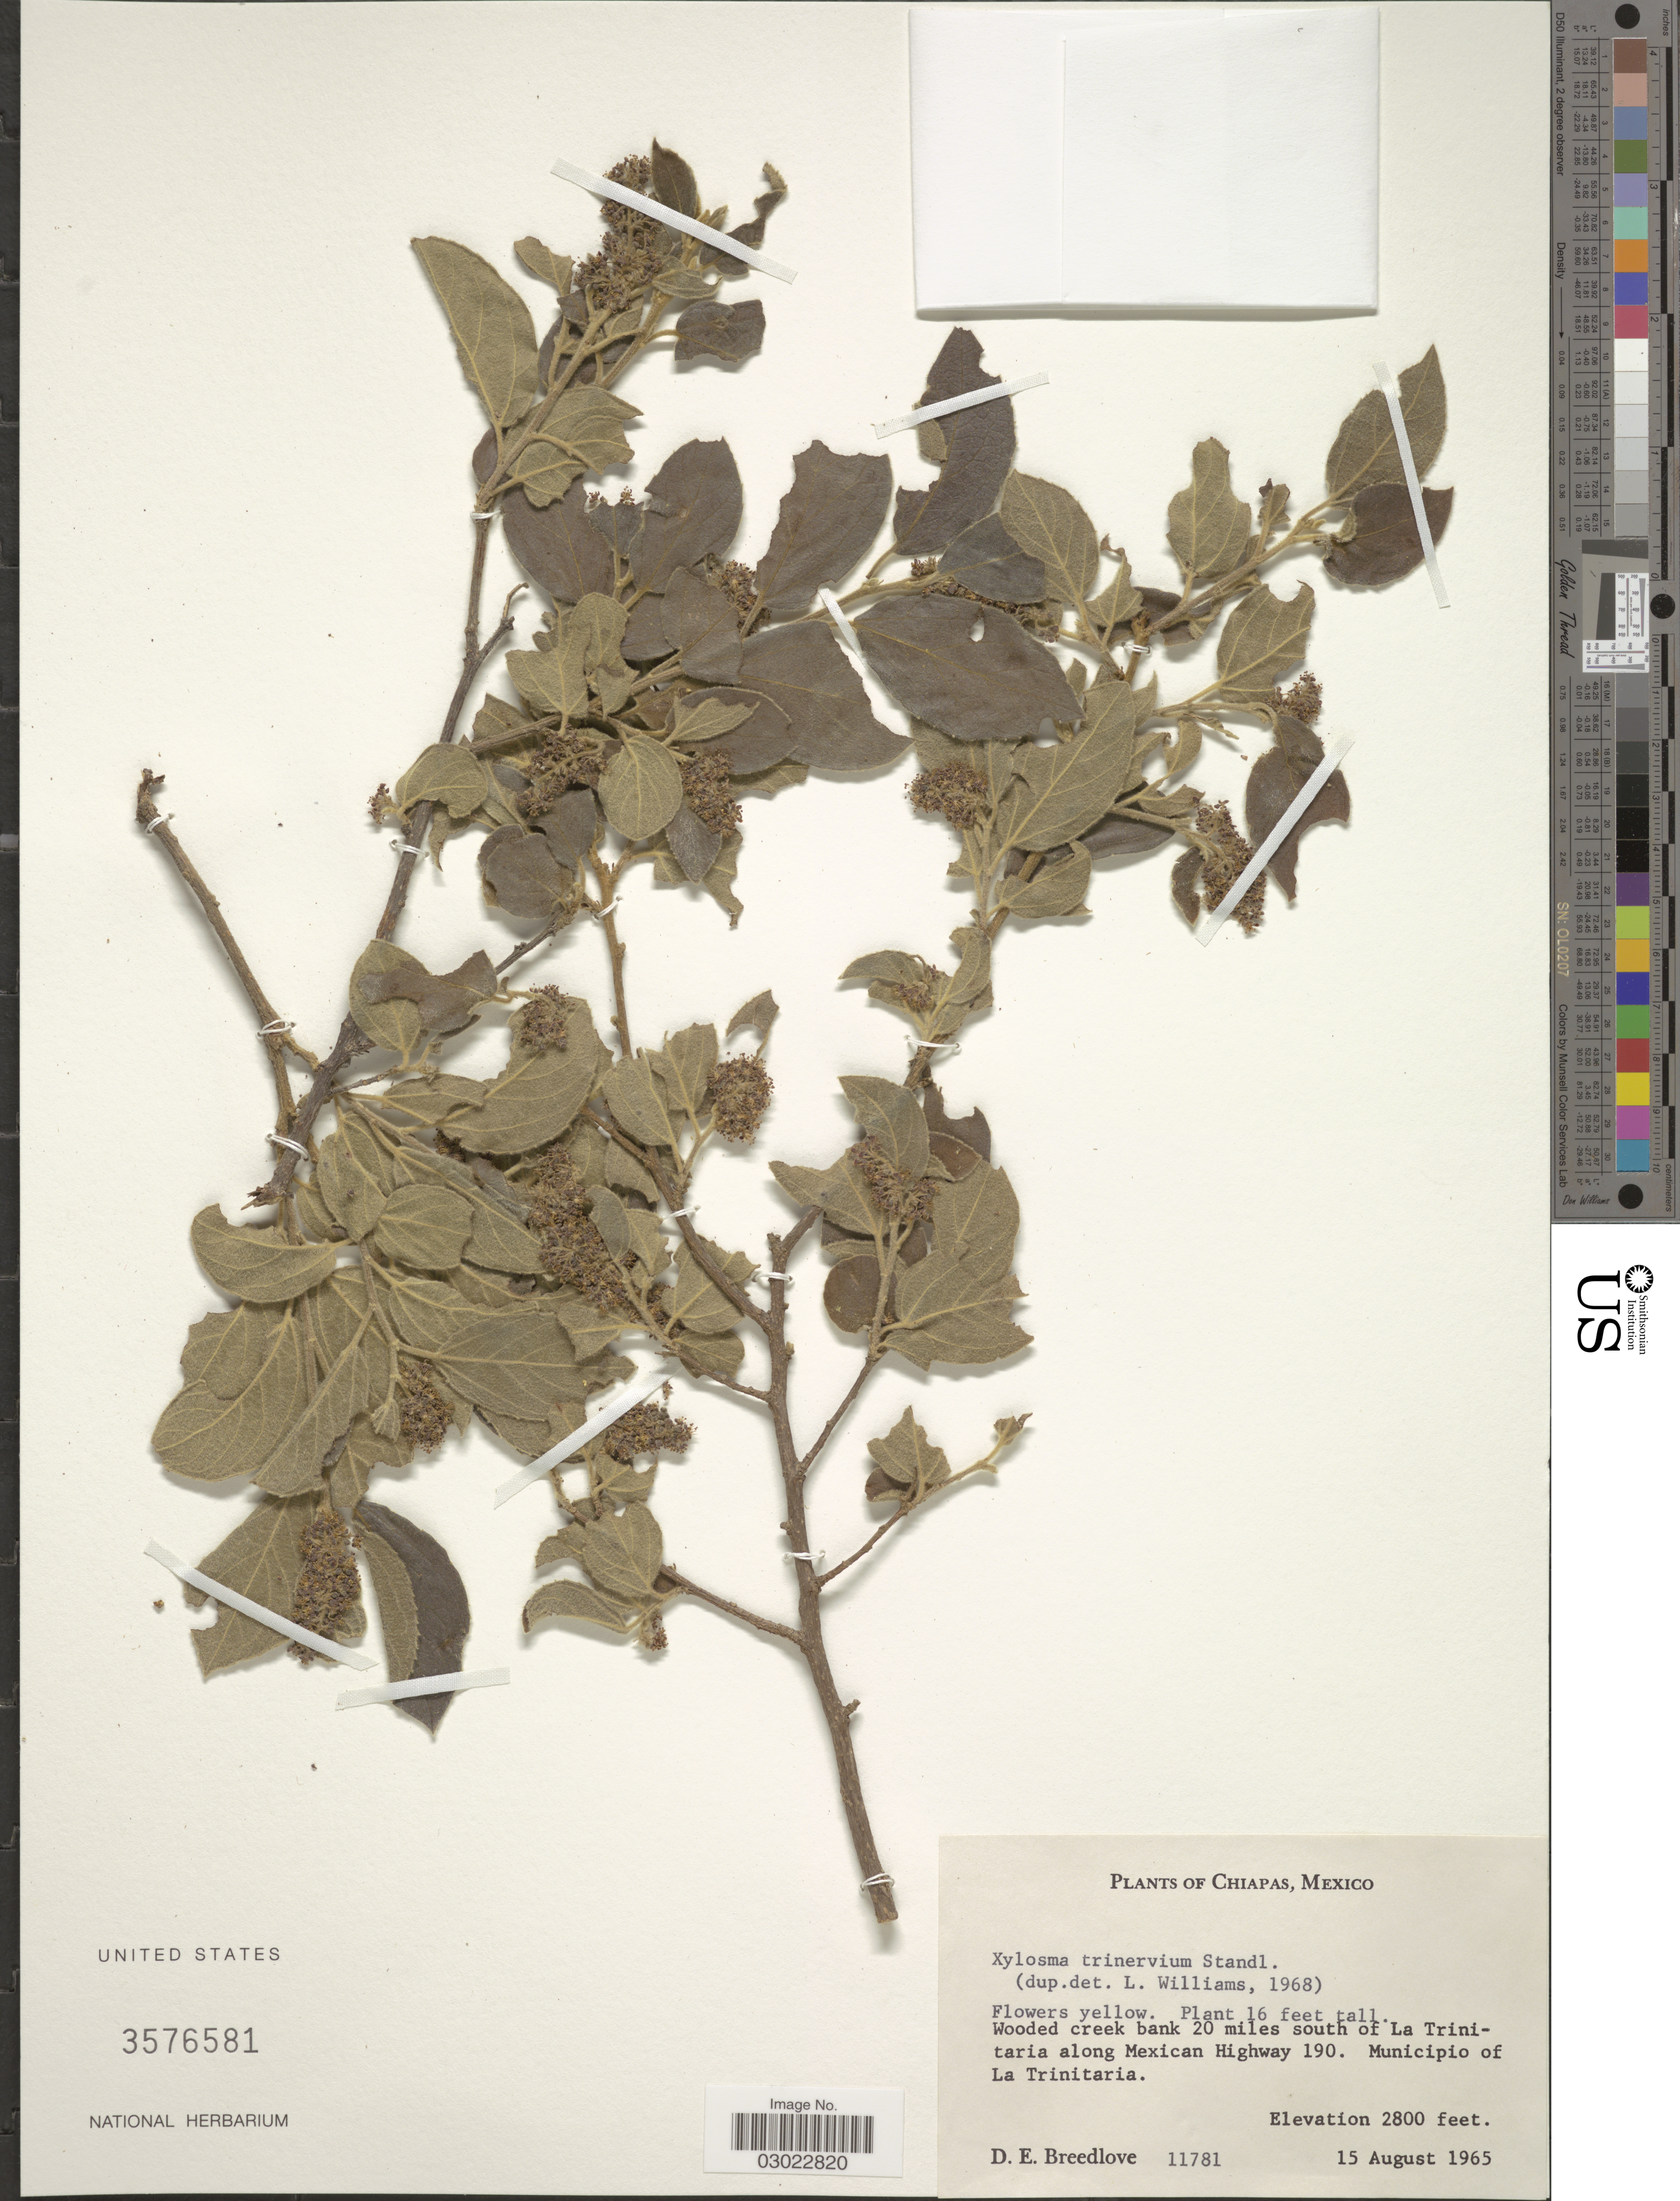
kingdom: Plantae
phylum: Tracheophyta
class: Magnoliopsida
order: Malpighiales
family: Salicaceae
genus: Neopringlea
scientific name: Neopringlea trinervia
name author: (Standl. & Steyerm.) D. E. Lemke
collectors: D. E. Breedlove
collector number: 11781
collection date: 1965-08-15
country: Mexico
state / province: Chiapas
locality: Wooded creek bank 20 miles south of La Trinitaria along Mexican Highway 190. Municipio of La Trinitaria.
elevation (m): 853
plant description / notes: Cited by D.E. Lemke, Syst. Bot. 8(4): 434. 1983.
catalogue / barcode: US 3576581